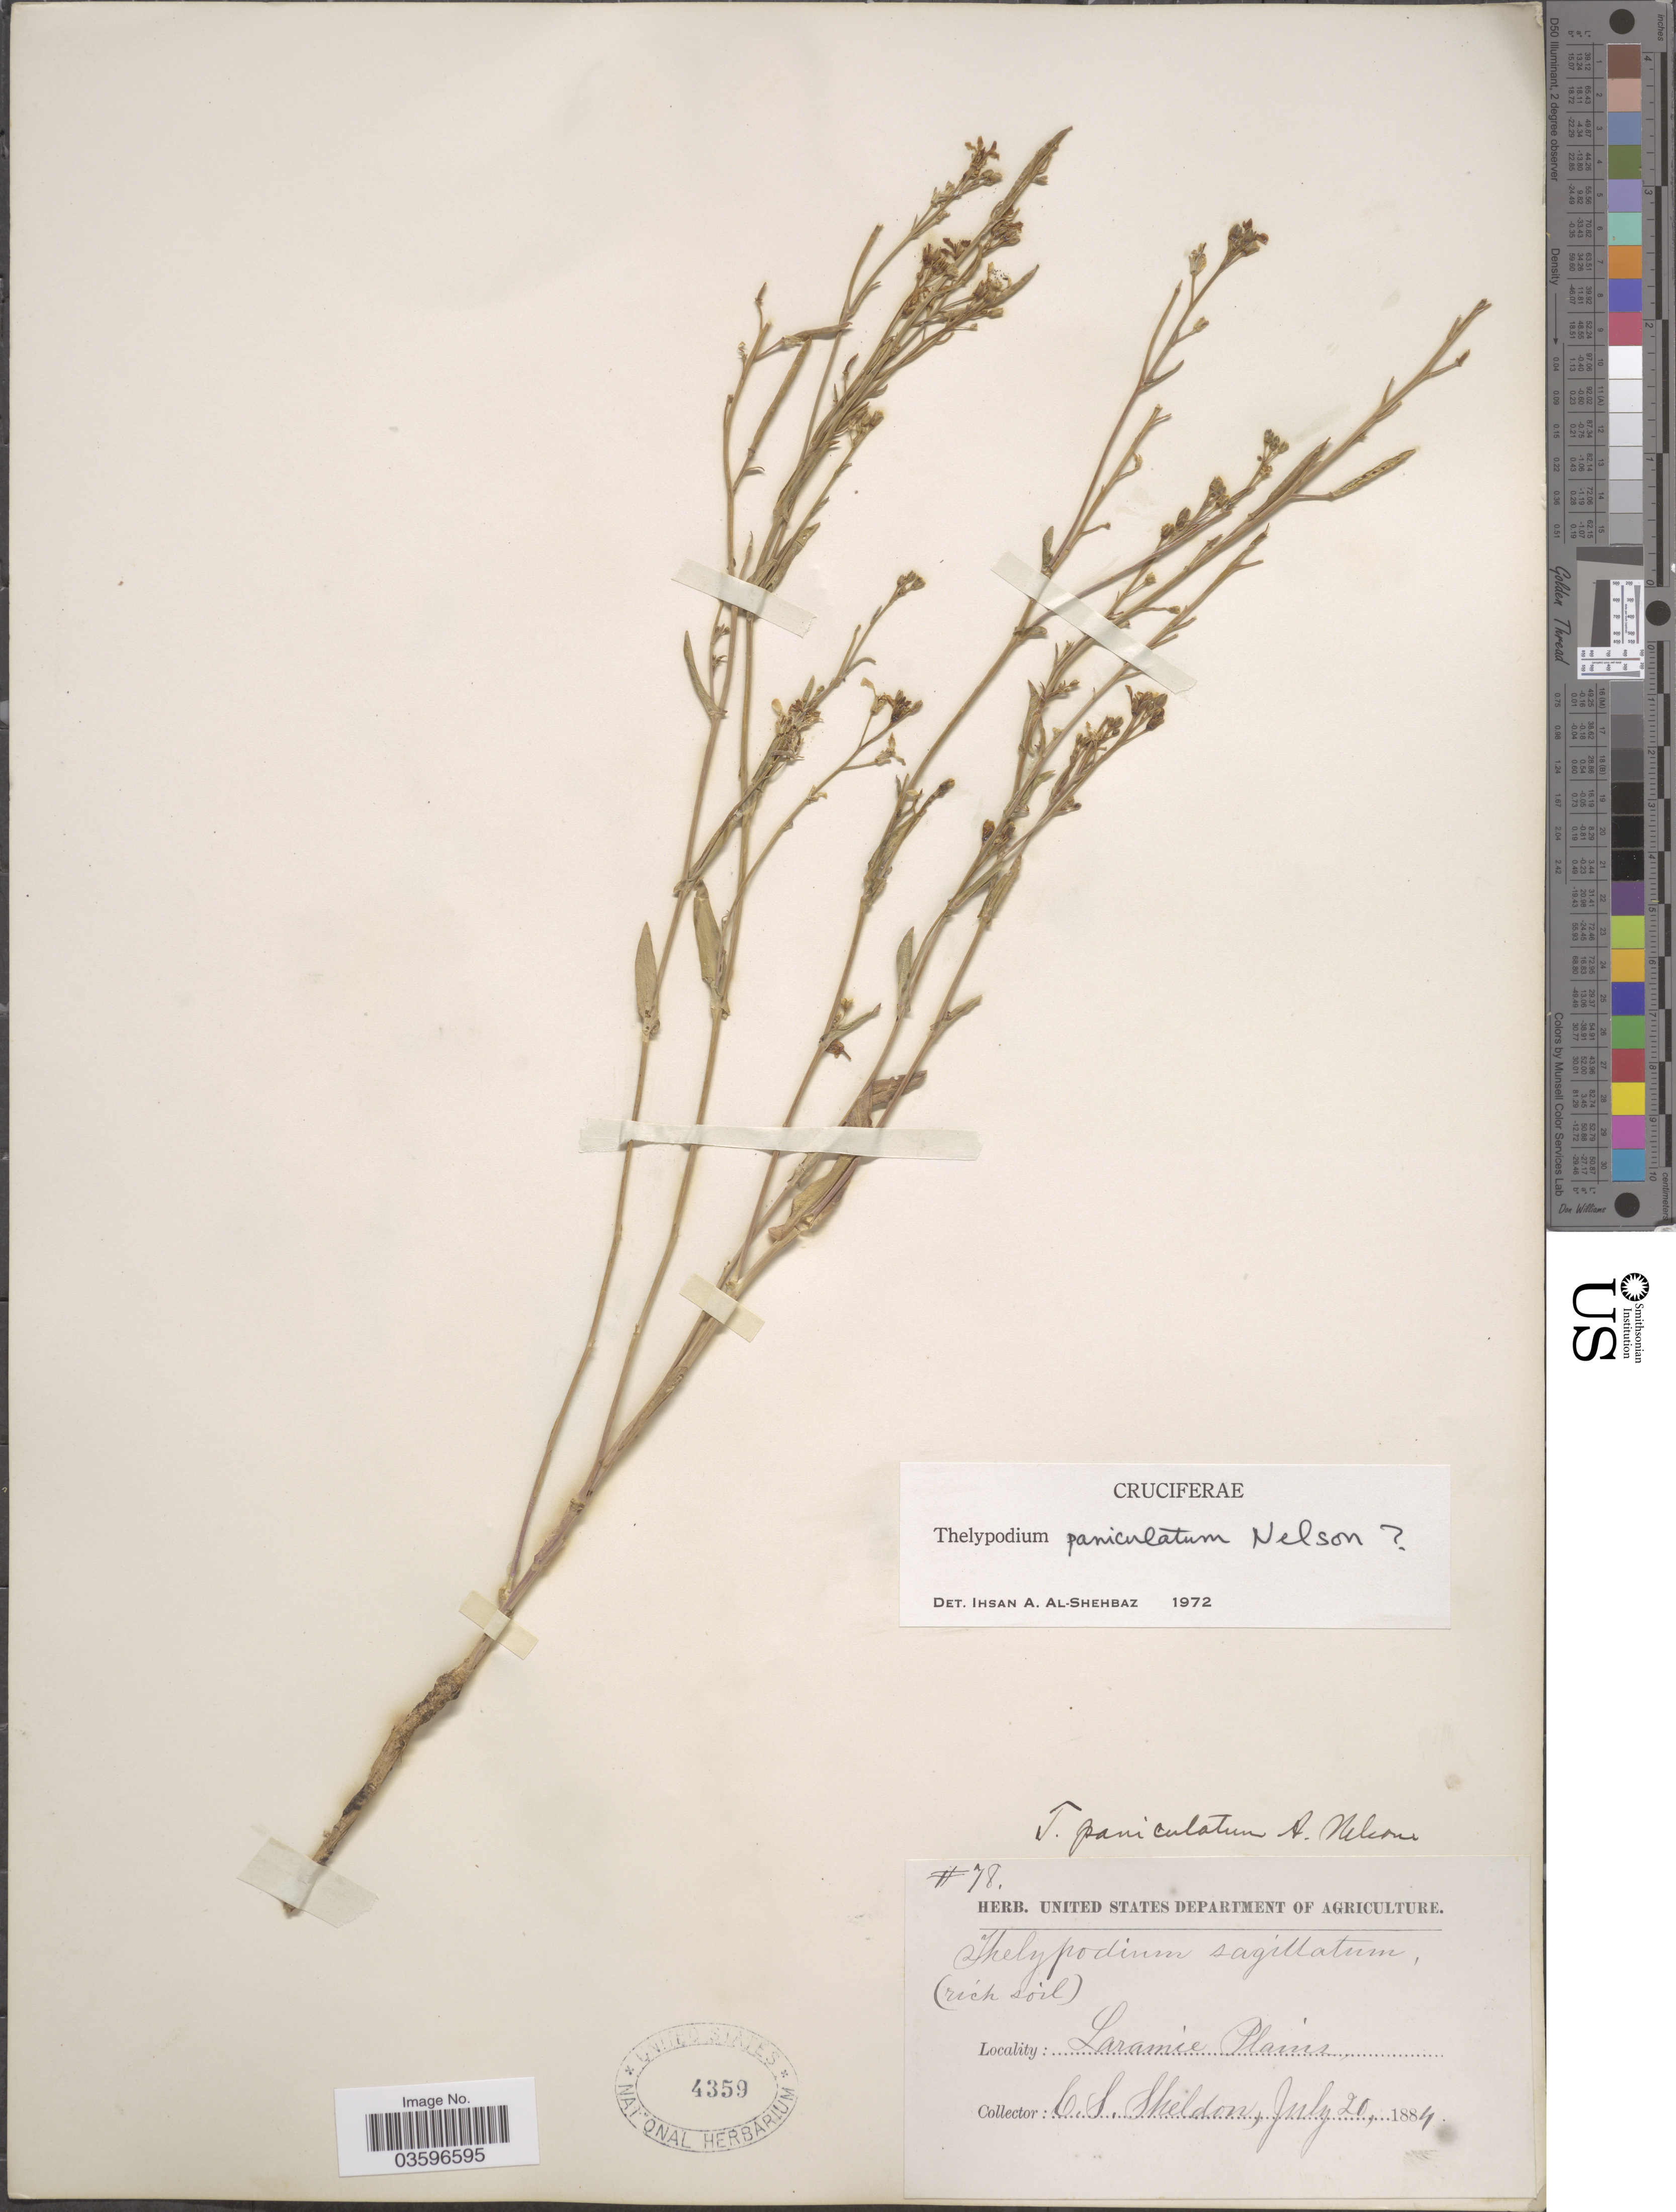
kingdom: Plantae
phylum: Tracheophyta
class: Magnoliopsida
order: Brassicales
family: Brassicaceae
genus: Thelypodium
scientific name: Thelypodium paniculatum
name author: A. Nelson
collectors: C. S. Sheldon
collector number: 78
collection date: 1884-07-20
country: United States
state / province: Wyoming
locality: Laramie Plains.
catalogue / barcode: US 4359